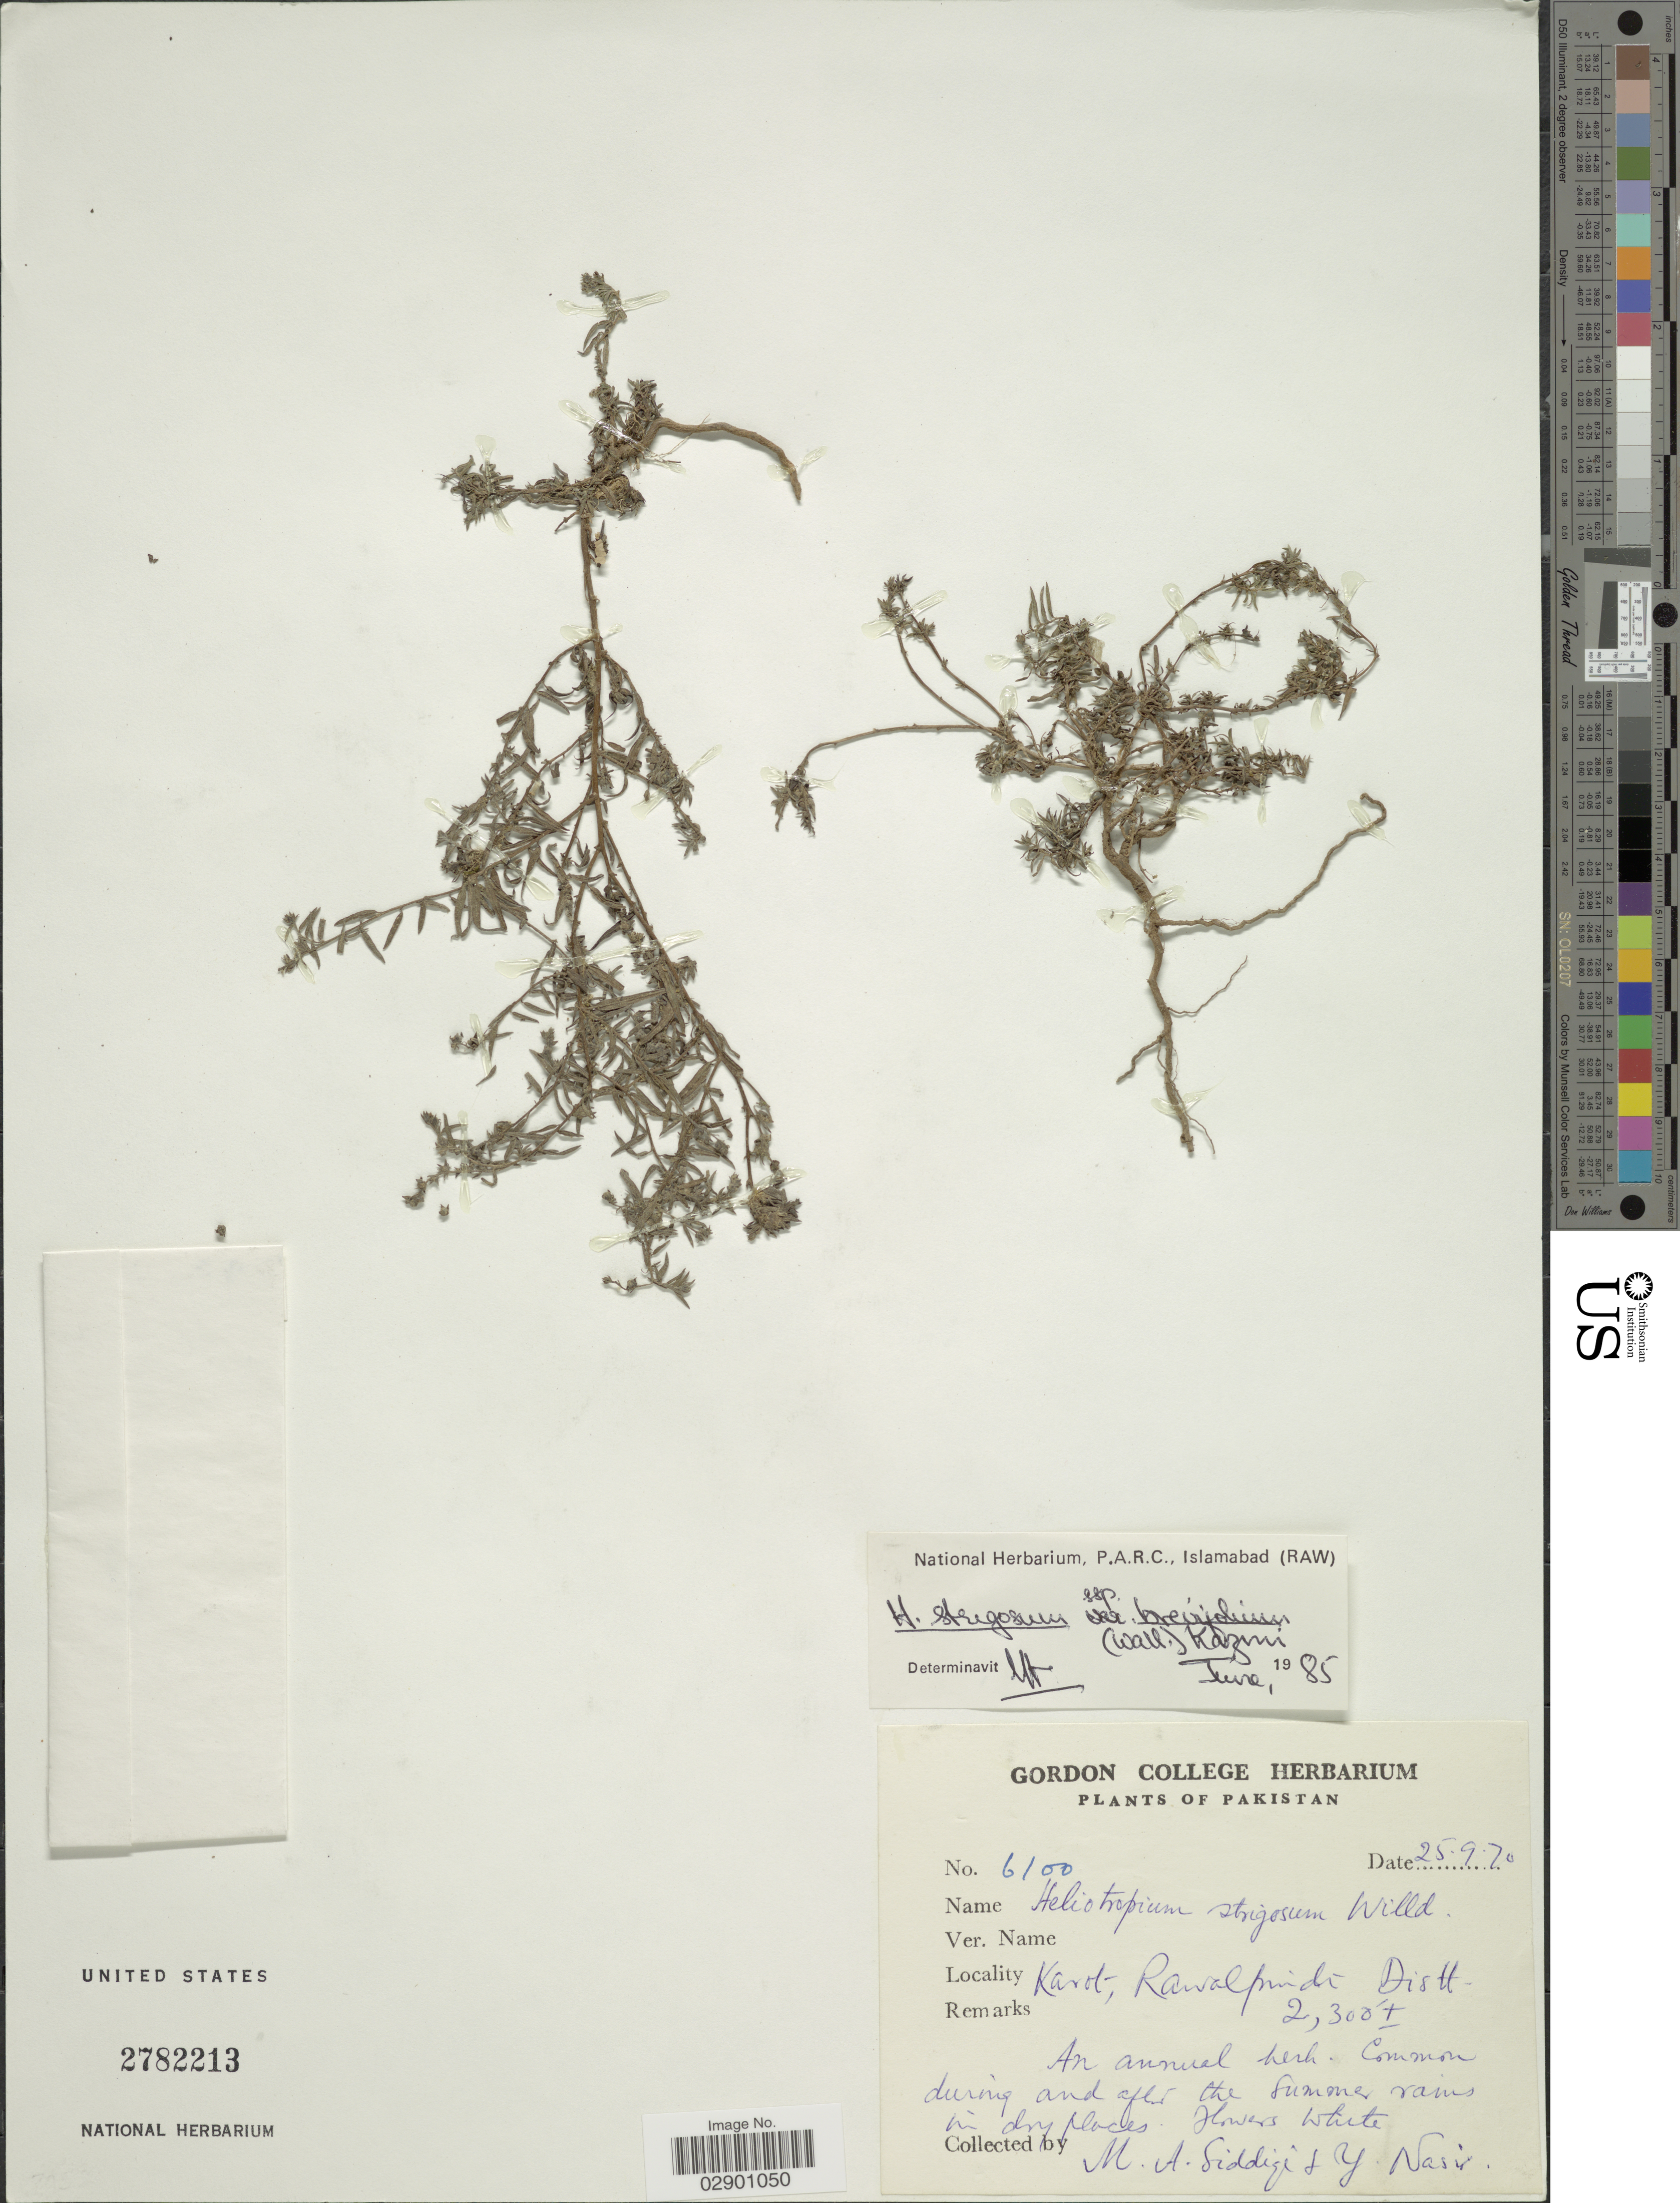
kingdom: Plantae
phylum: Tracheophyta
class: Magnoliopsida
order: Boraginales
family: Heliotropiaceae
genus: Heliotropium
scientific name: Heliotropium marifolium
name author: J. Koenig ex Retz.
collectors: M. Siddiqi & Y. Nasir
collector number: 6100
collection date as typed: Transcribed d/m/y: 25/9/70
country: Pakistan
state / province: Punjab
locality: Karot, Rawalpindi Distt.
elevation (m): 701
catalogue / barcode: US 2782213